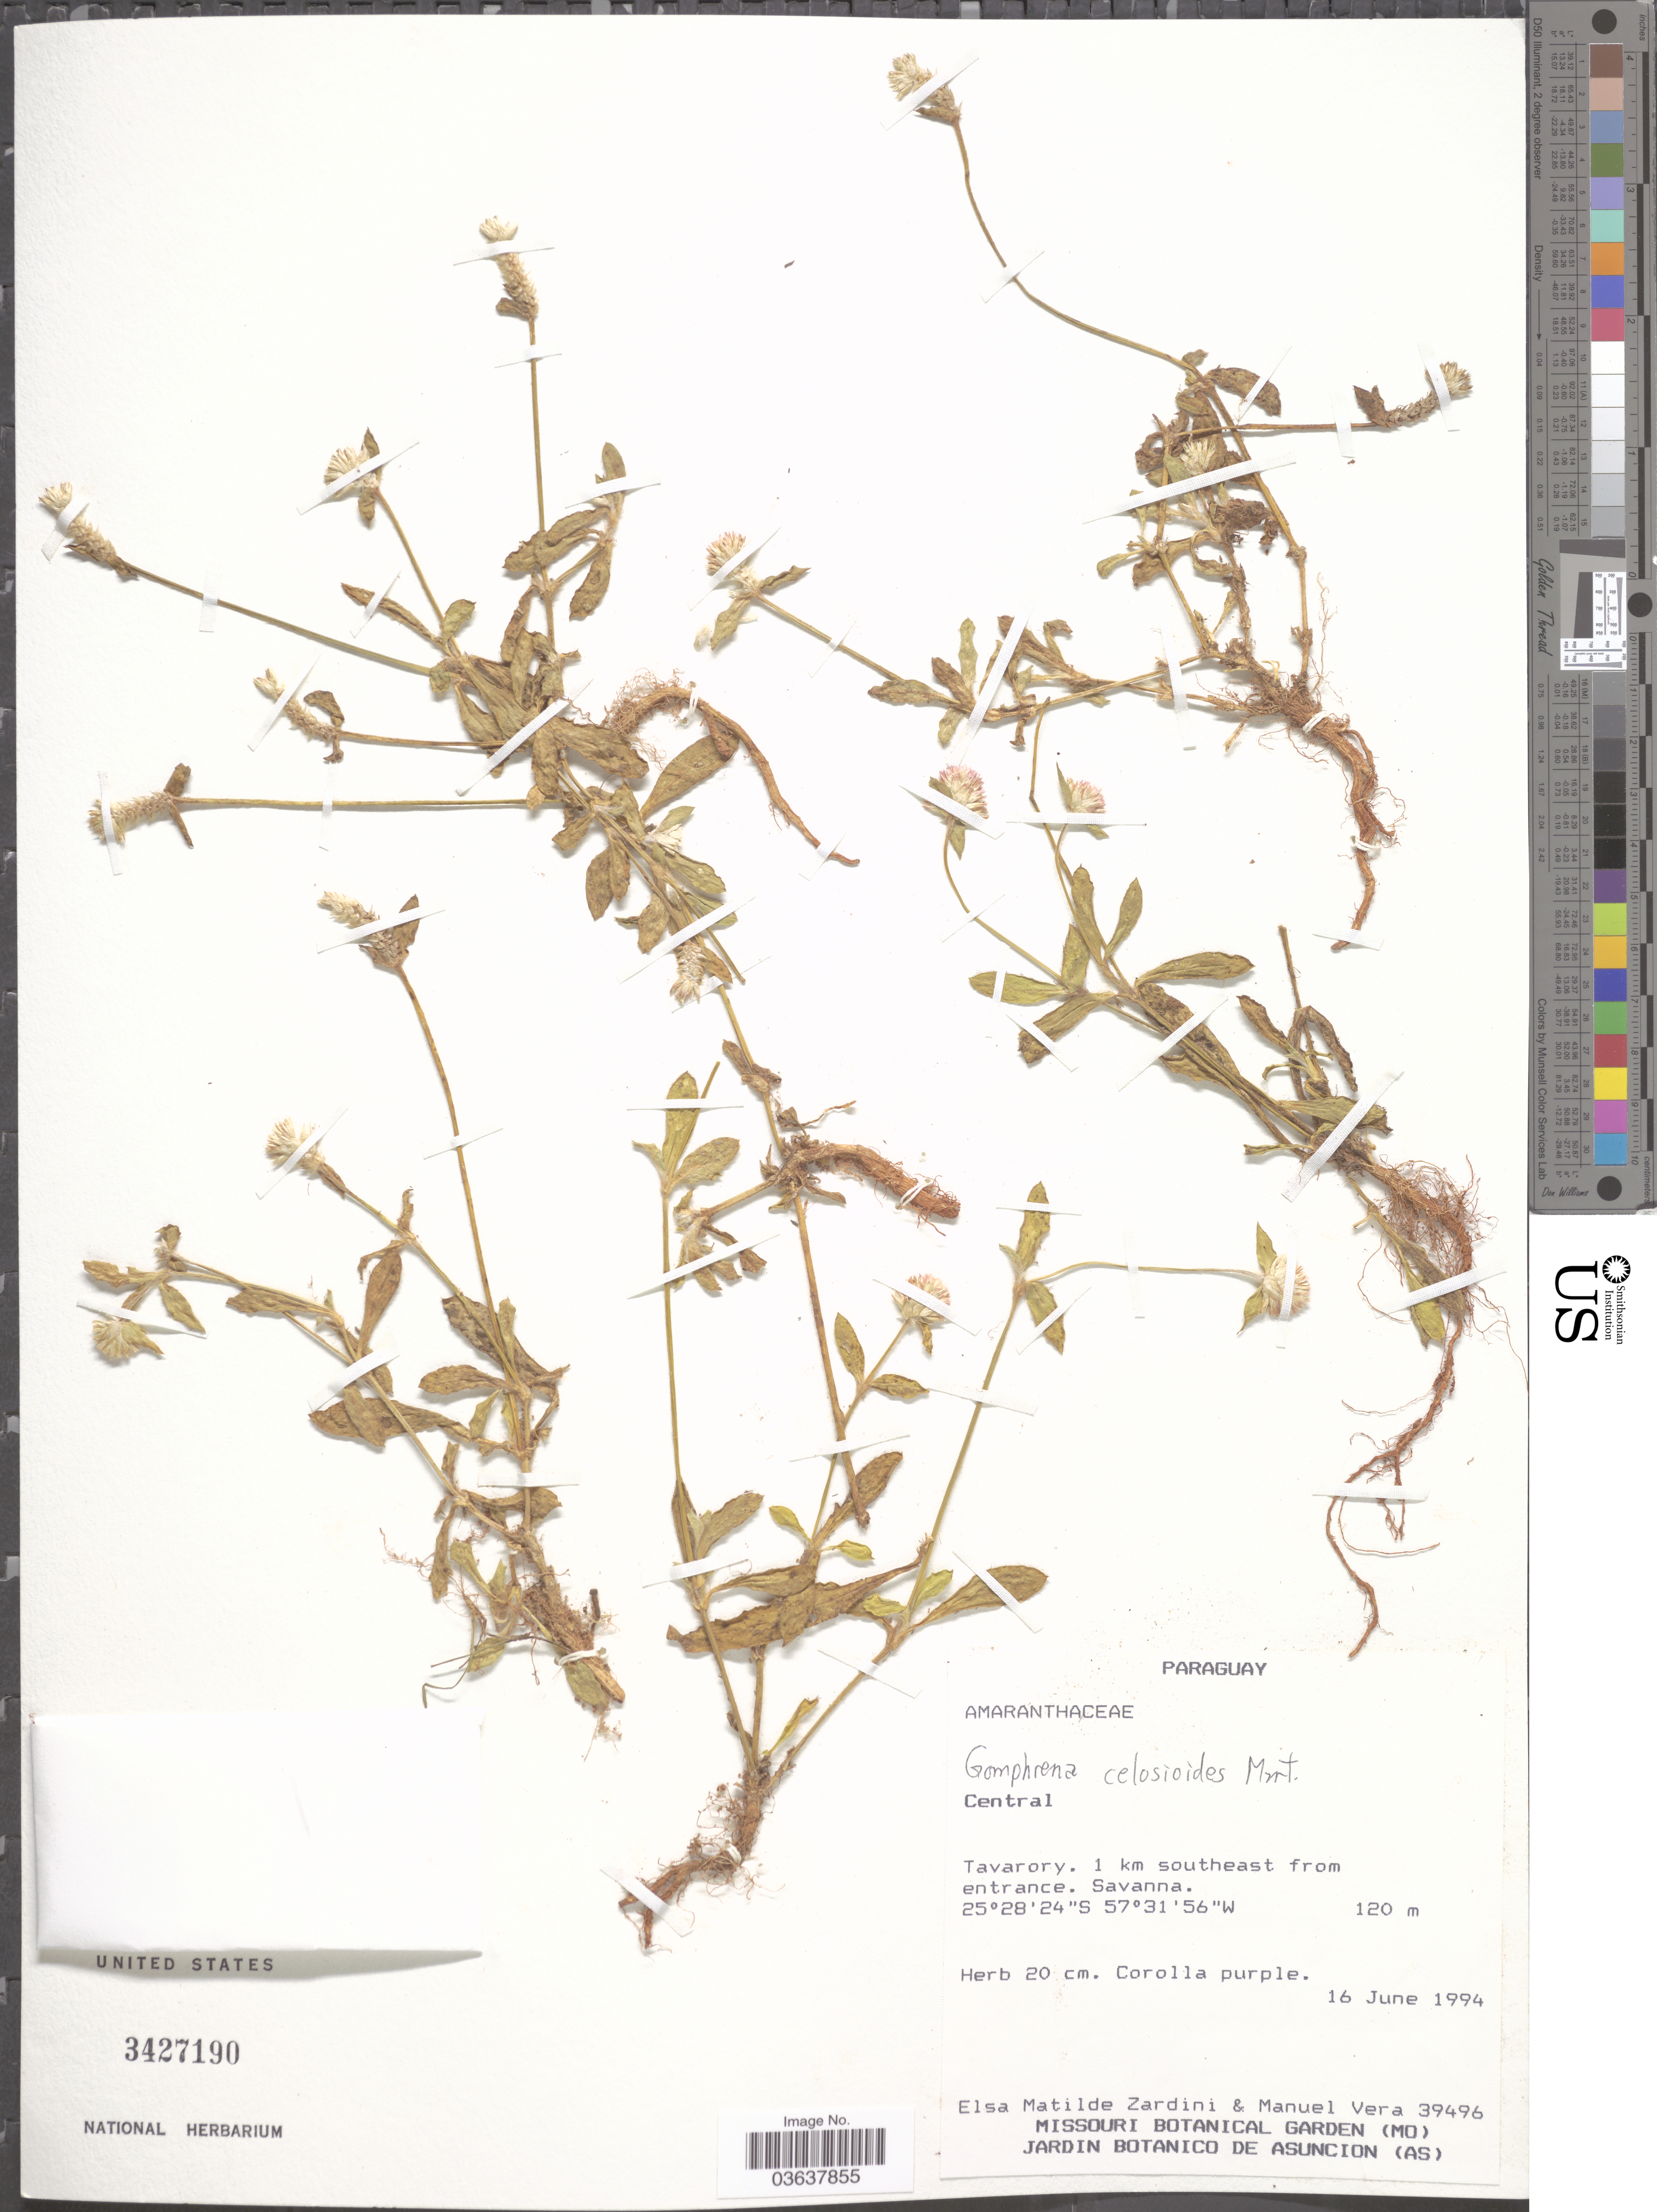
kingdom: Plantae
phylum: Tracheophyta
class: Magnoliopsida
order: Caryophyllales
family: Amaranthaceae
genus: Gomphrena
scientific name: Gomphrena celosioides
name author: Mart.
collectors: E. M. Zardini & M. Vera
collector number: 39496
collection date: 1994-06-16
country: Paraguay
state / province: Central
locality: Tavarory. 1 km southeast from entrance.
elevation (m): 120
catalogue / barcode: US 3427190